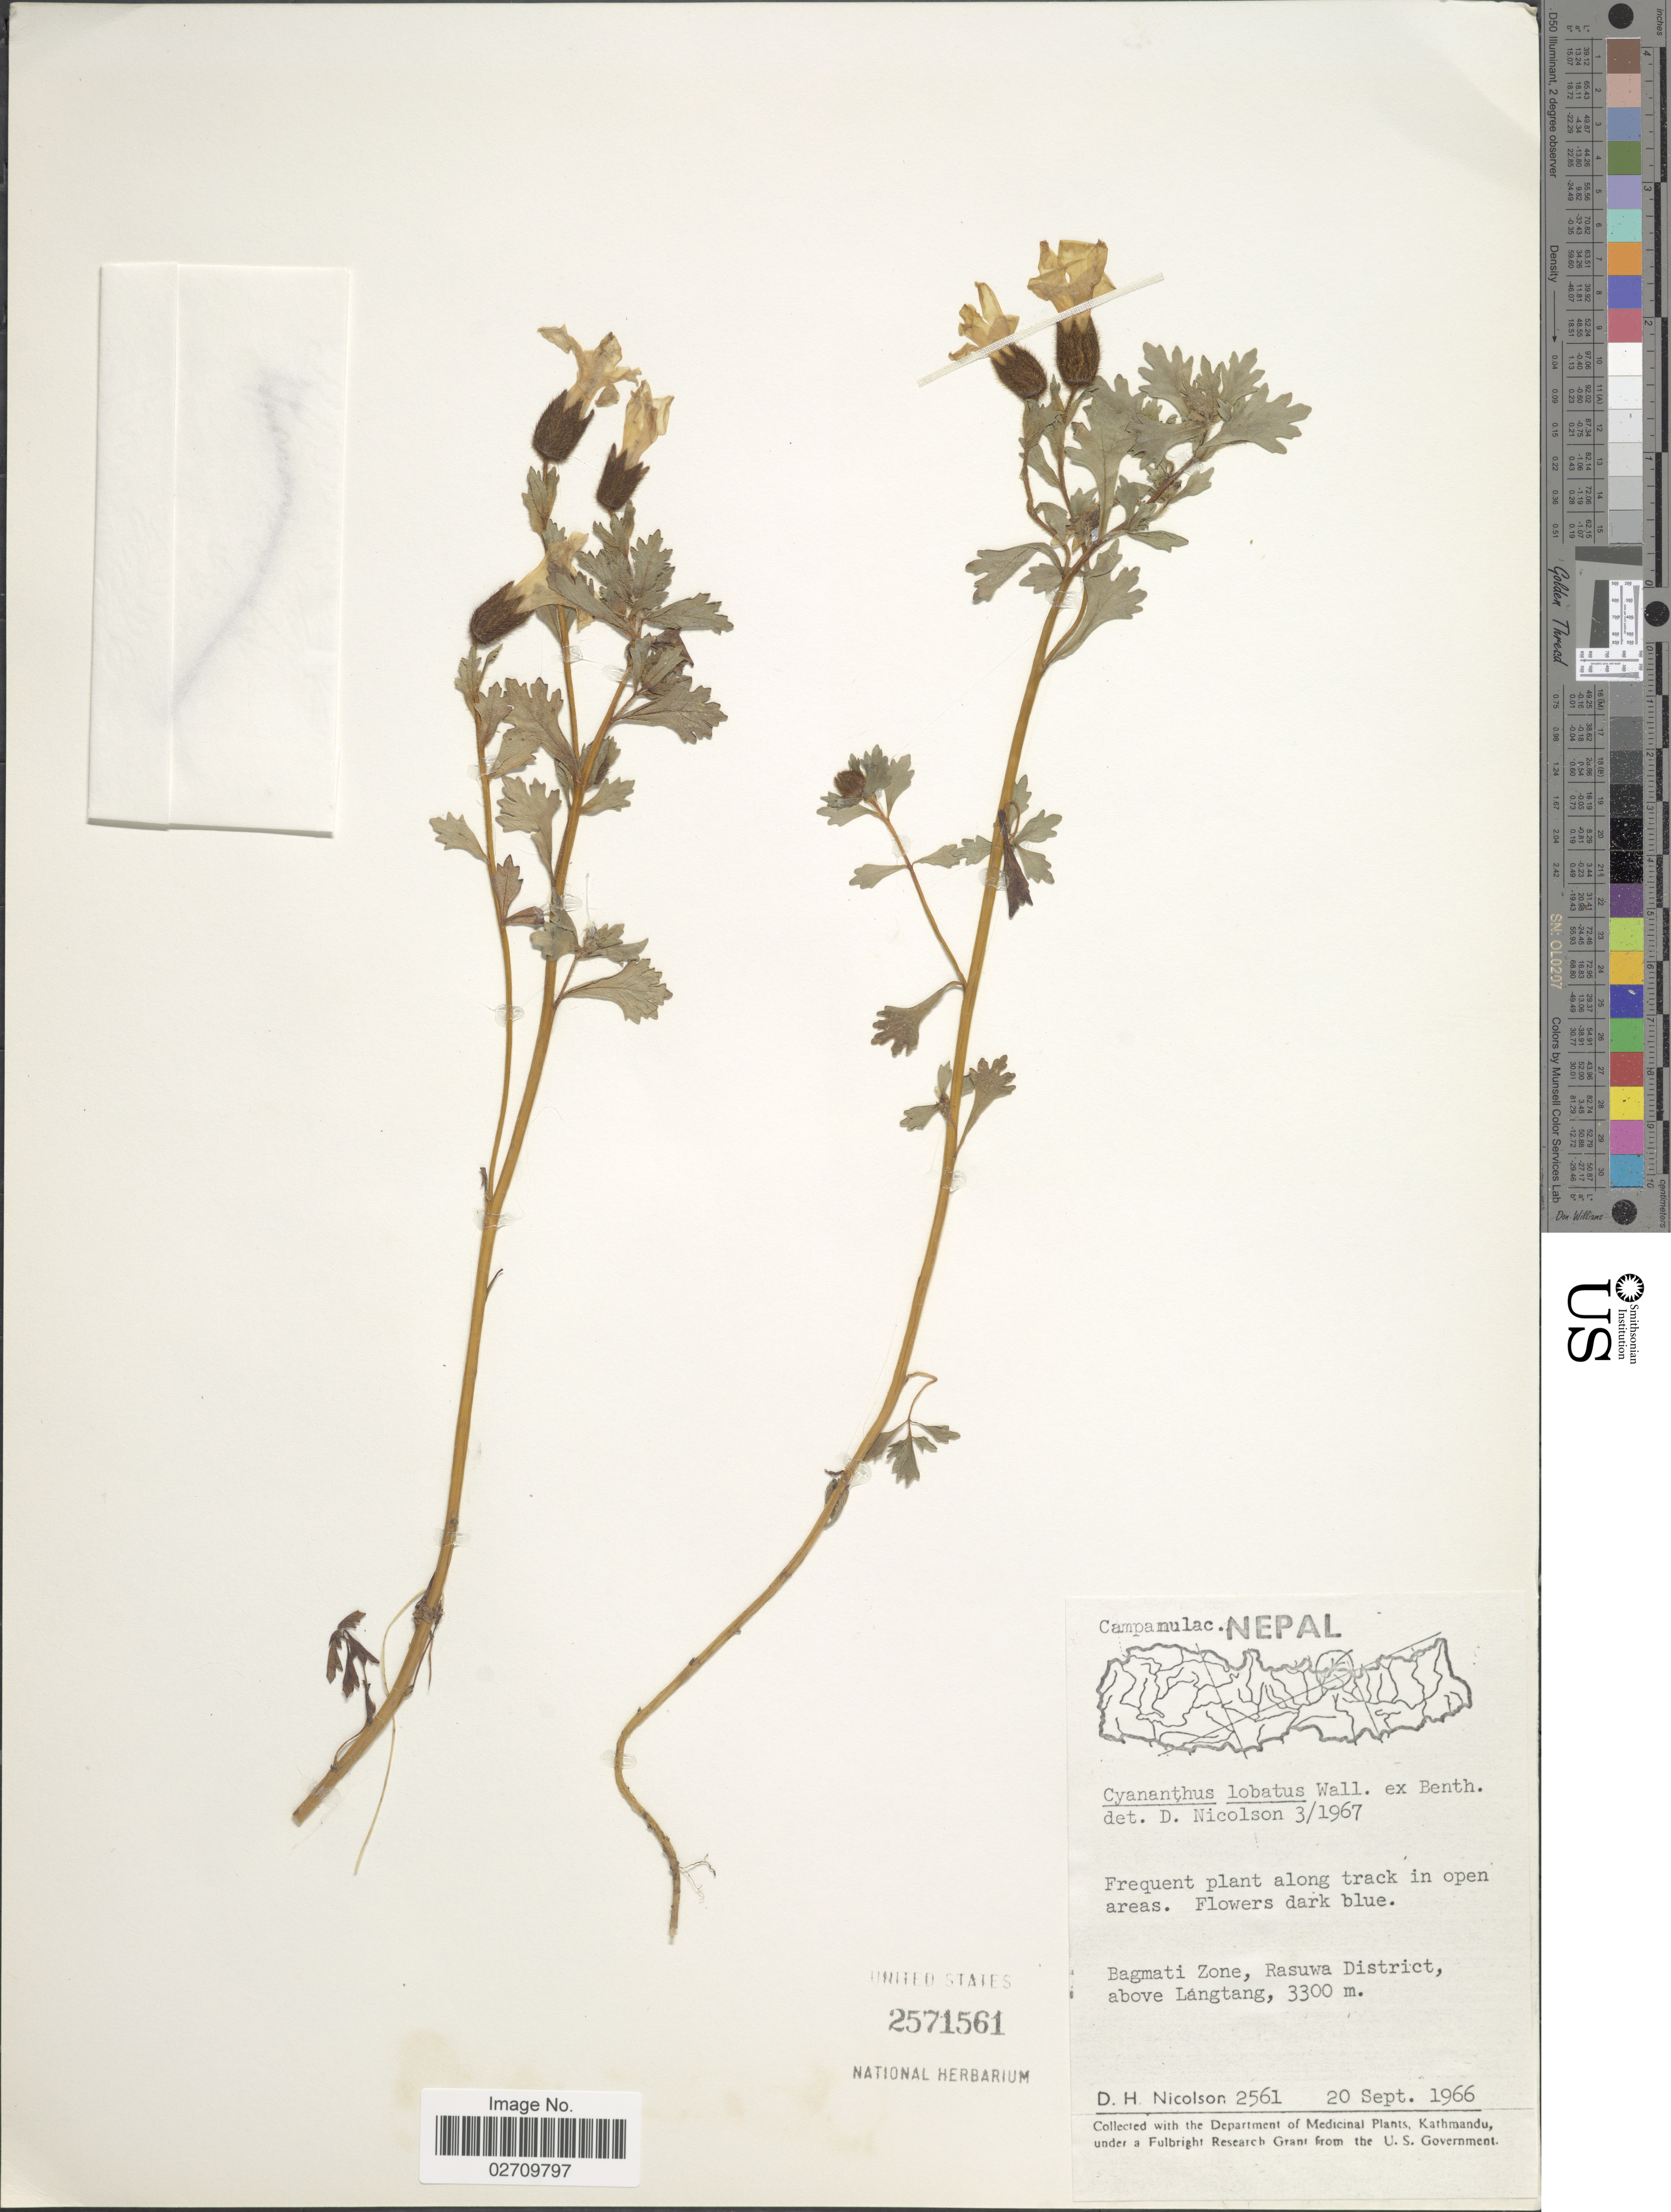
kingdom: Plantae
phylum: Tracheophyta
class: Magnoliopsida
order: Asterales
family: Campanulaceae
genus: Cyananthus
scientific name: Cyananthus lobatus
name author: Wall.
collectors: D. H. Nicolson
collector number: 2561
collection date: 1966-09-20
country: Nepal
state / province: Bagmati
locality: Bagmati Zone, Rasuwa District, above Langtang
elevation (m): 3300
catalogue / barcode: US 2571561